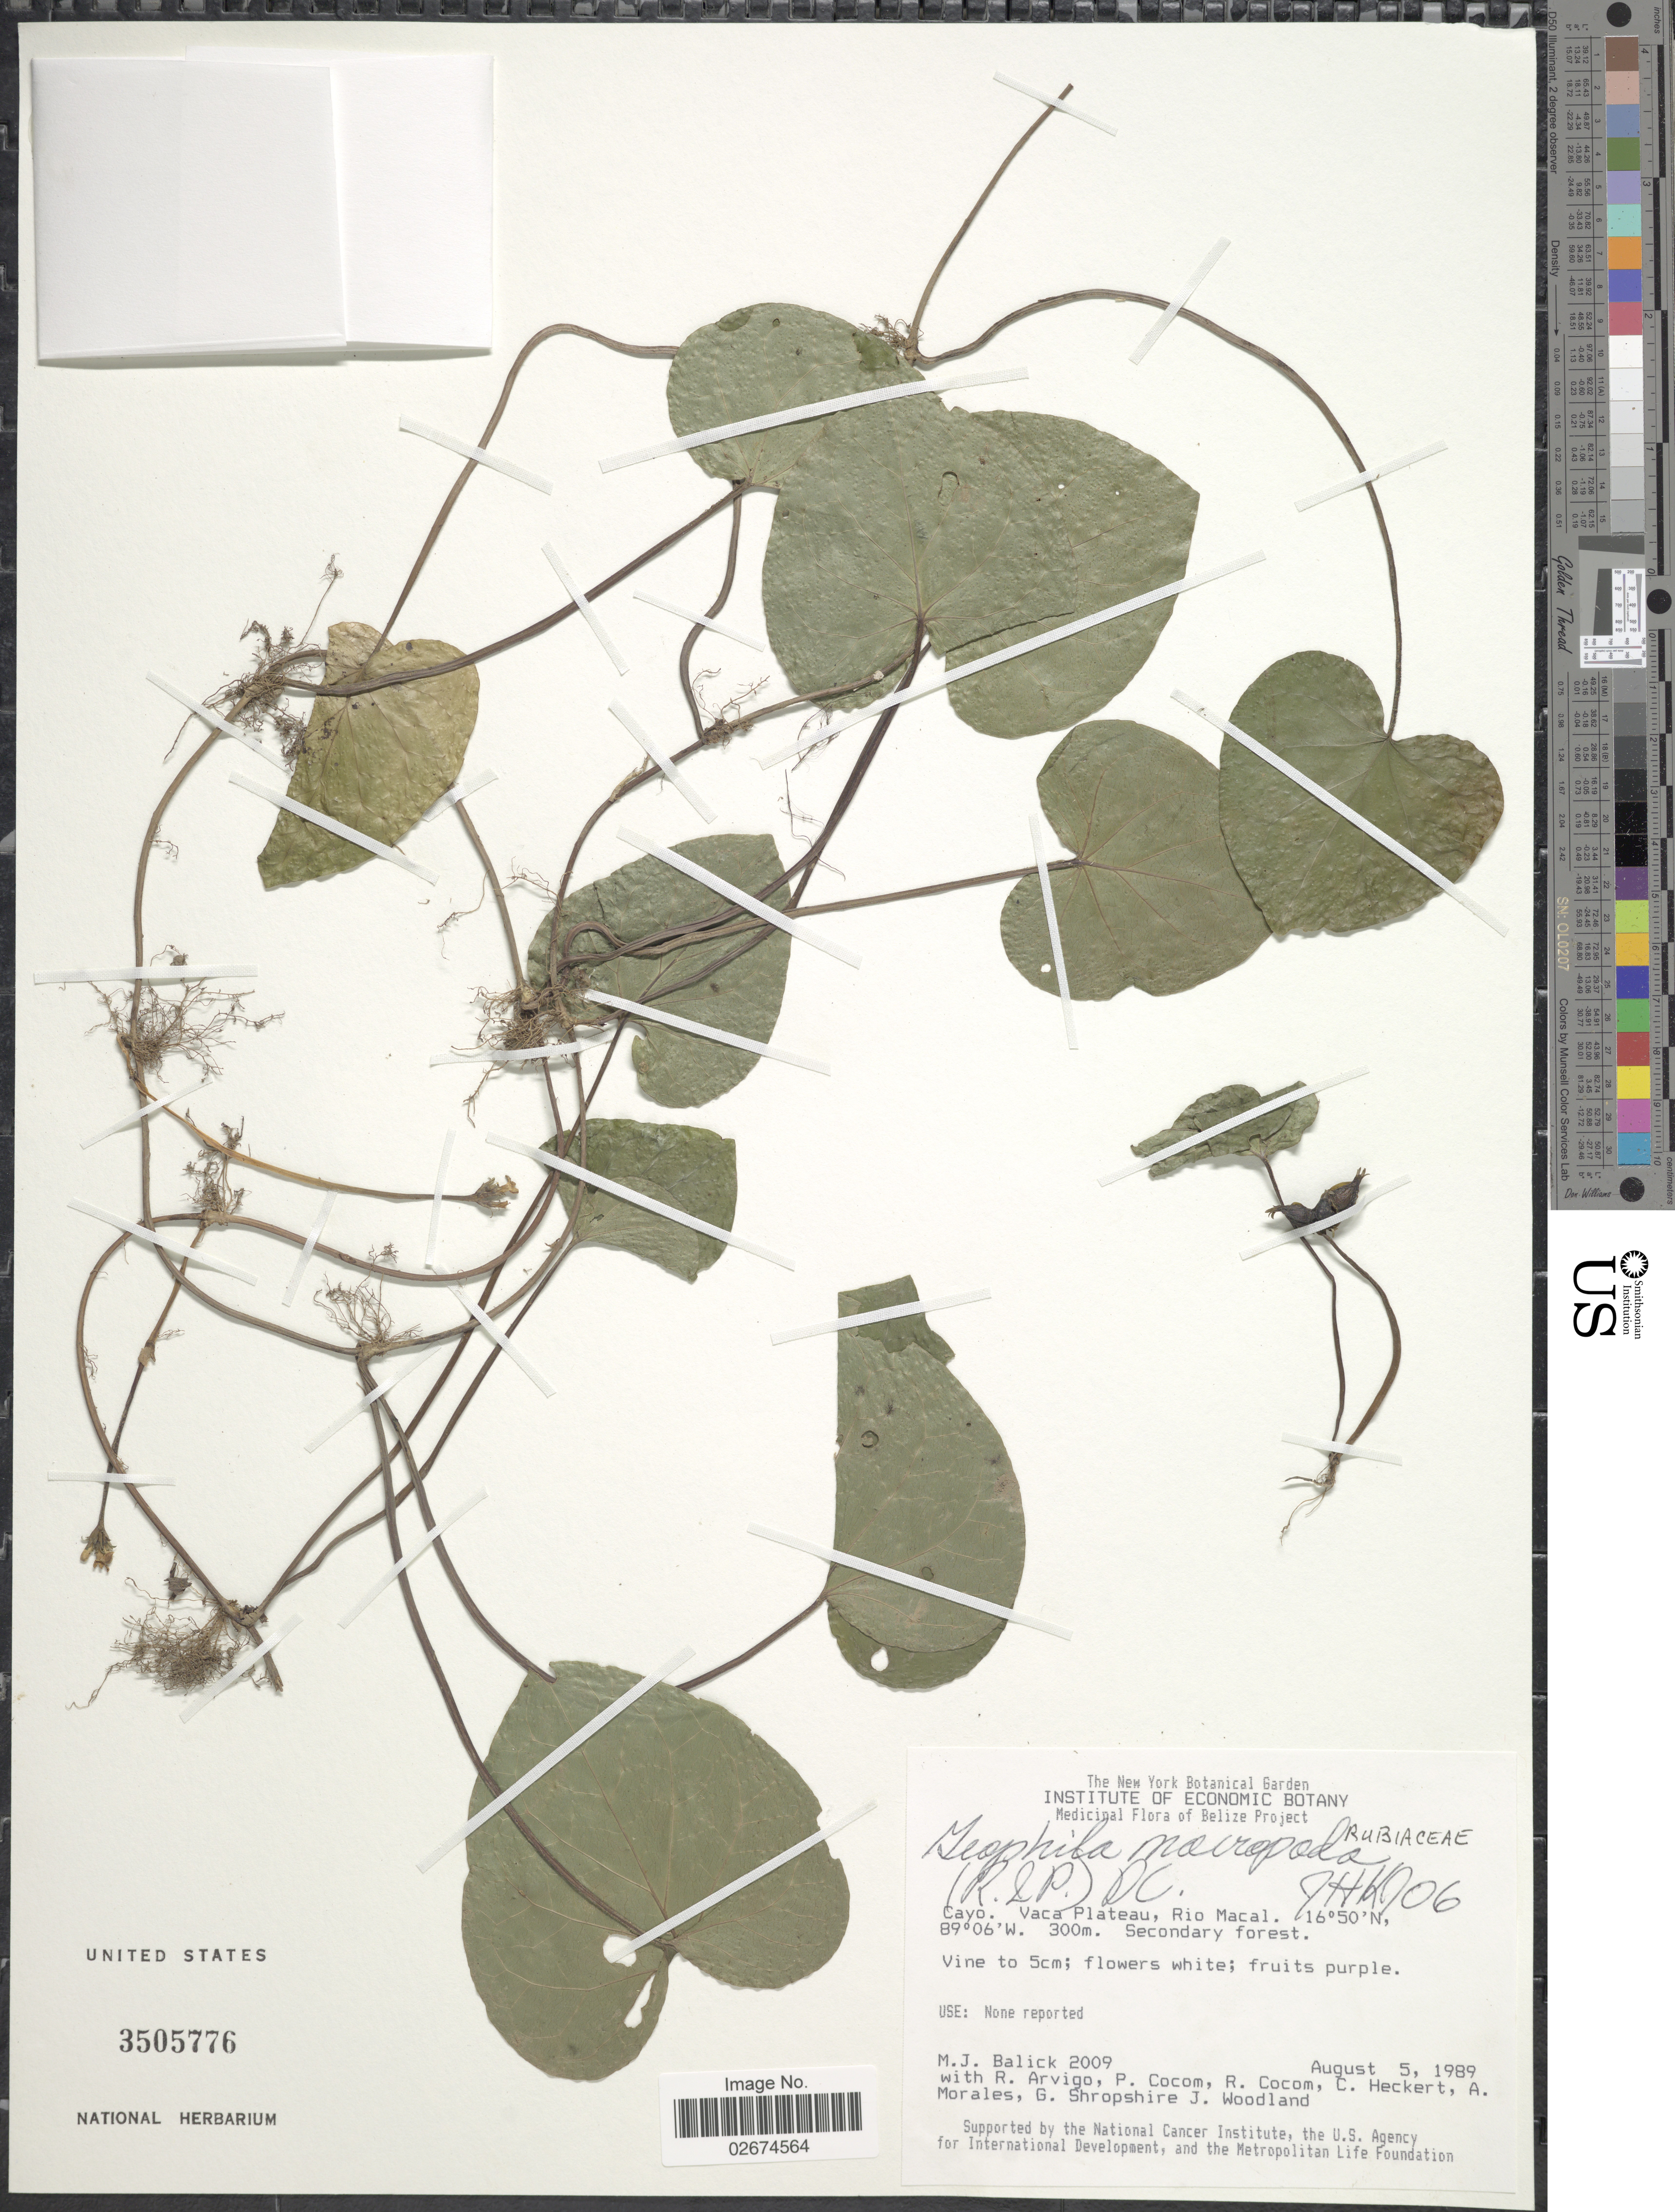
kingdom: Plantae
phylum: Tracheophyta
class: Magnoliopsida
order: Gentianales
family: Rubiaceae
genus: Geophila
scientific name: Geophila macropoda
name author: (Ruiz & Pav.) DC.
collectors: M. J. Balick, R. Arvigo, P. Cocom, R. Cocom & et al.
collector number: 2009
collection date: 1989-08-05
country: Belize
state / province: Cayo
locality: Cayo. Vaca Plateau, Rio Macal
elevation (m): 300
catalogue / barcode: US 3505776